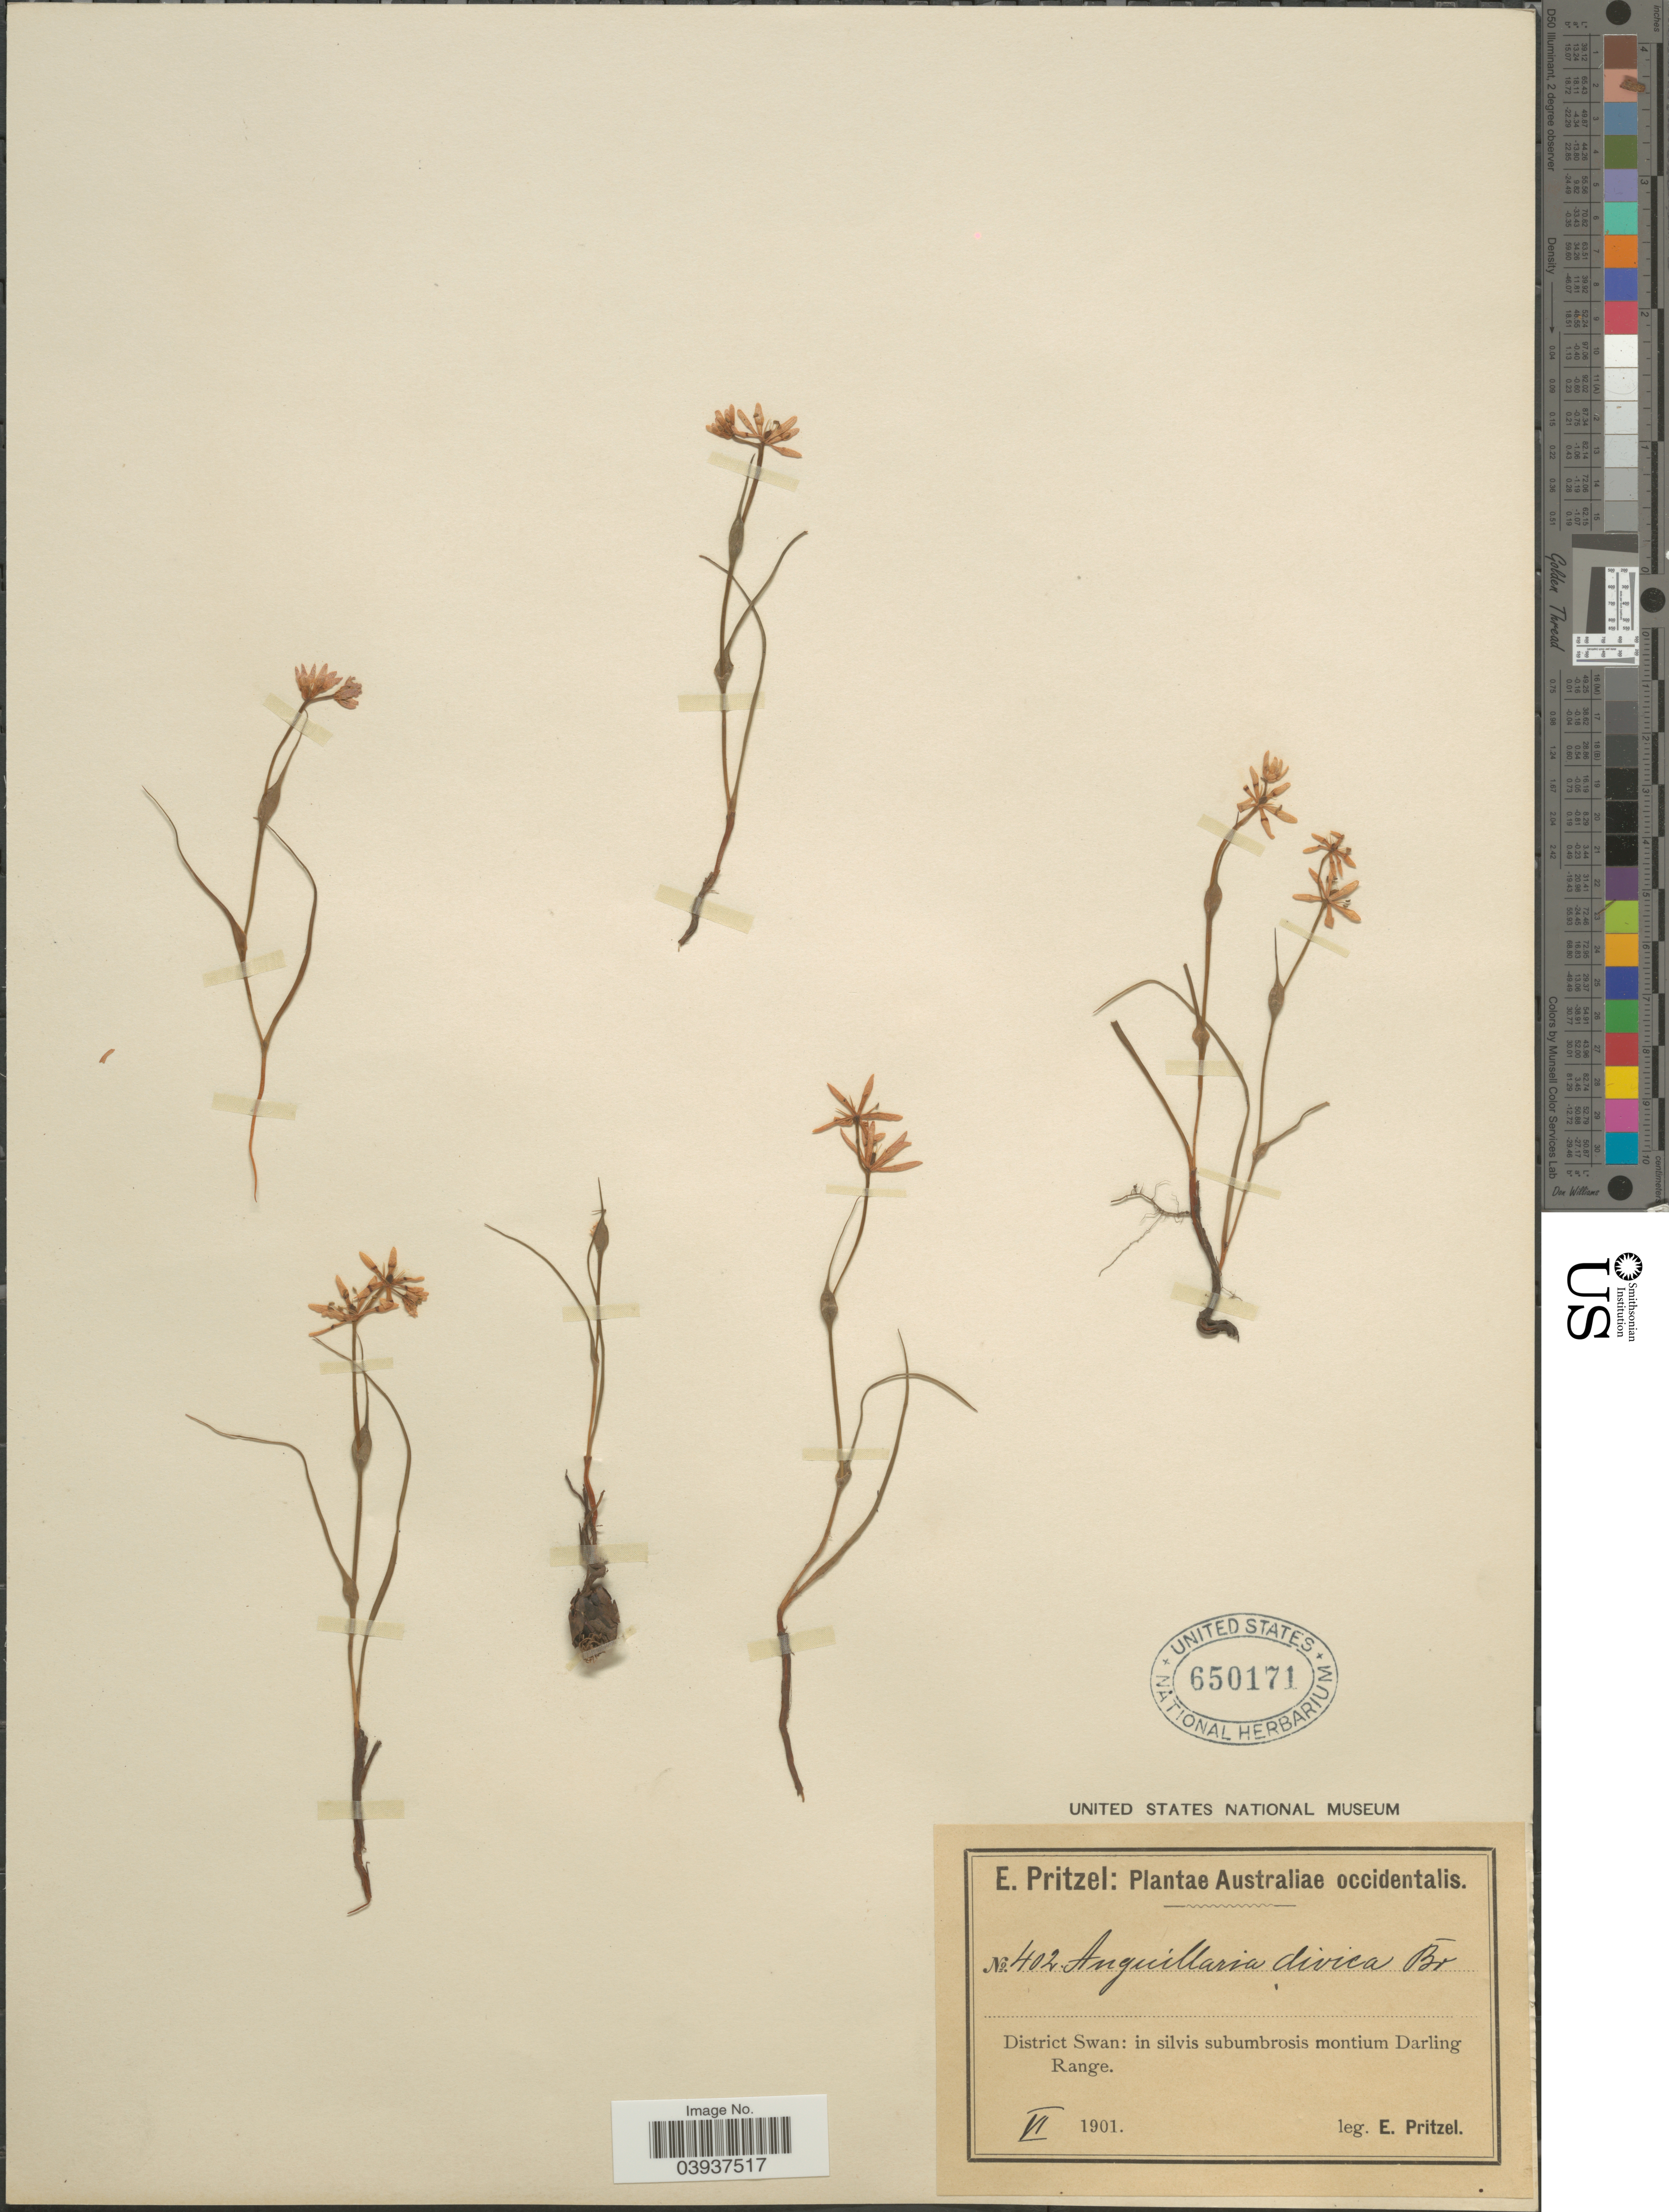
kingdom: Plantae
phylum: Tracheophyta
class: Liliopsida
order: Liliales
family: Colchicaceae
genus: Wurmbea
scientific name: Wurmbea dioica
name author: (R. Br.) F. Muell.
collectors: E. G. Pritzel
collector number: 402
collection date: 1901-06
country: Australia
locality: Australiae occidentalis. District Swan: in silvis subumbrosis montium Darling Range.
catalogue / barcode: US 650171